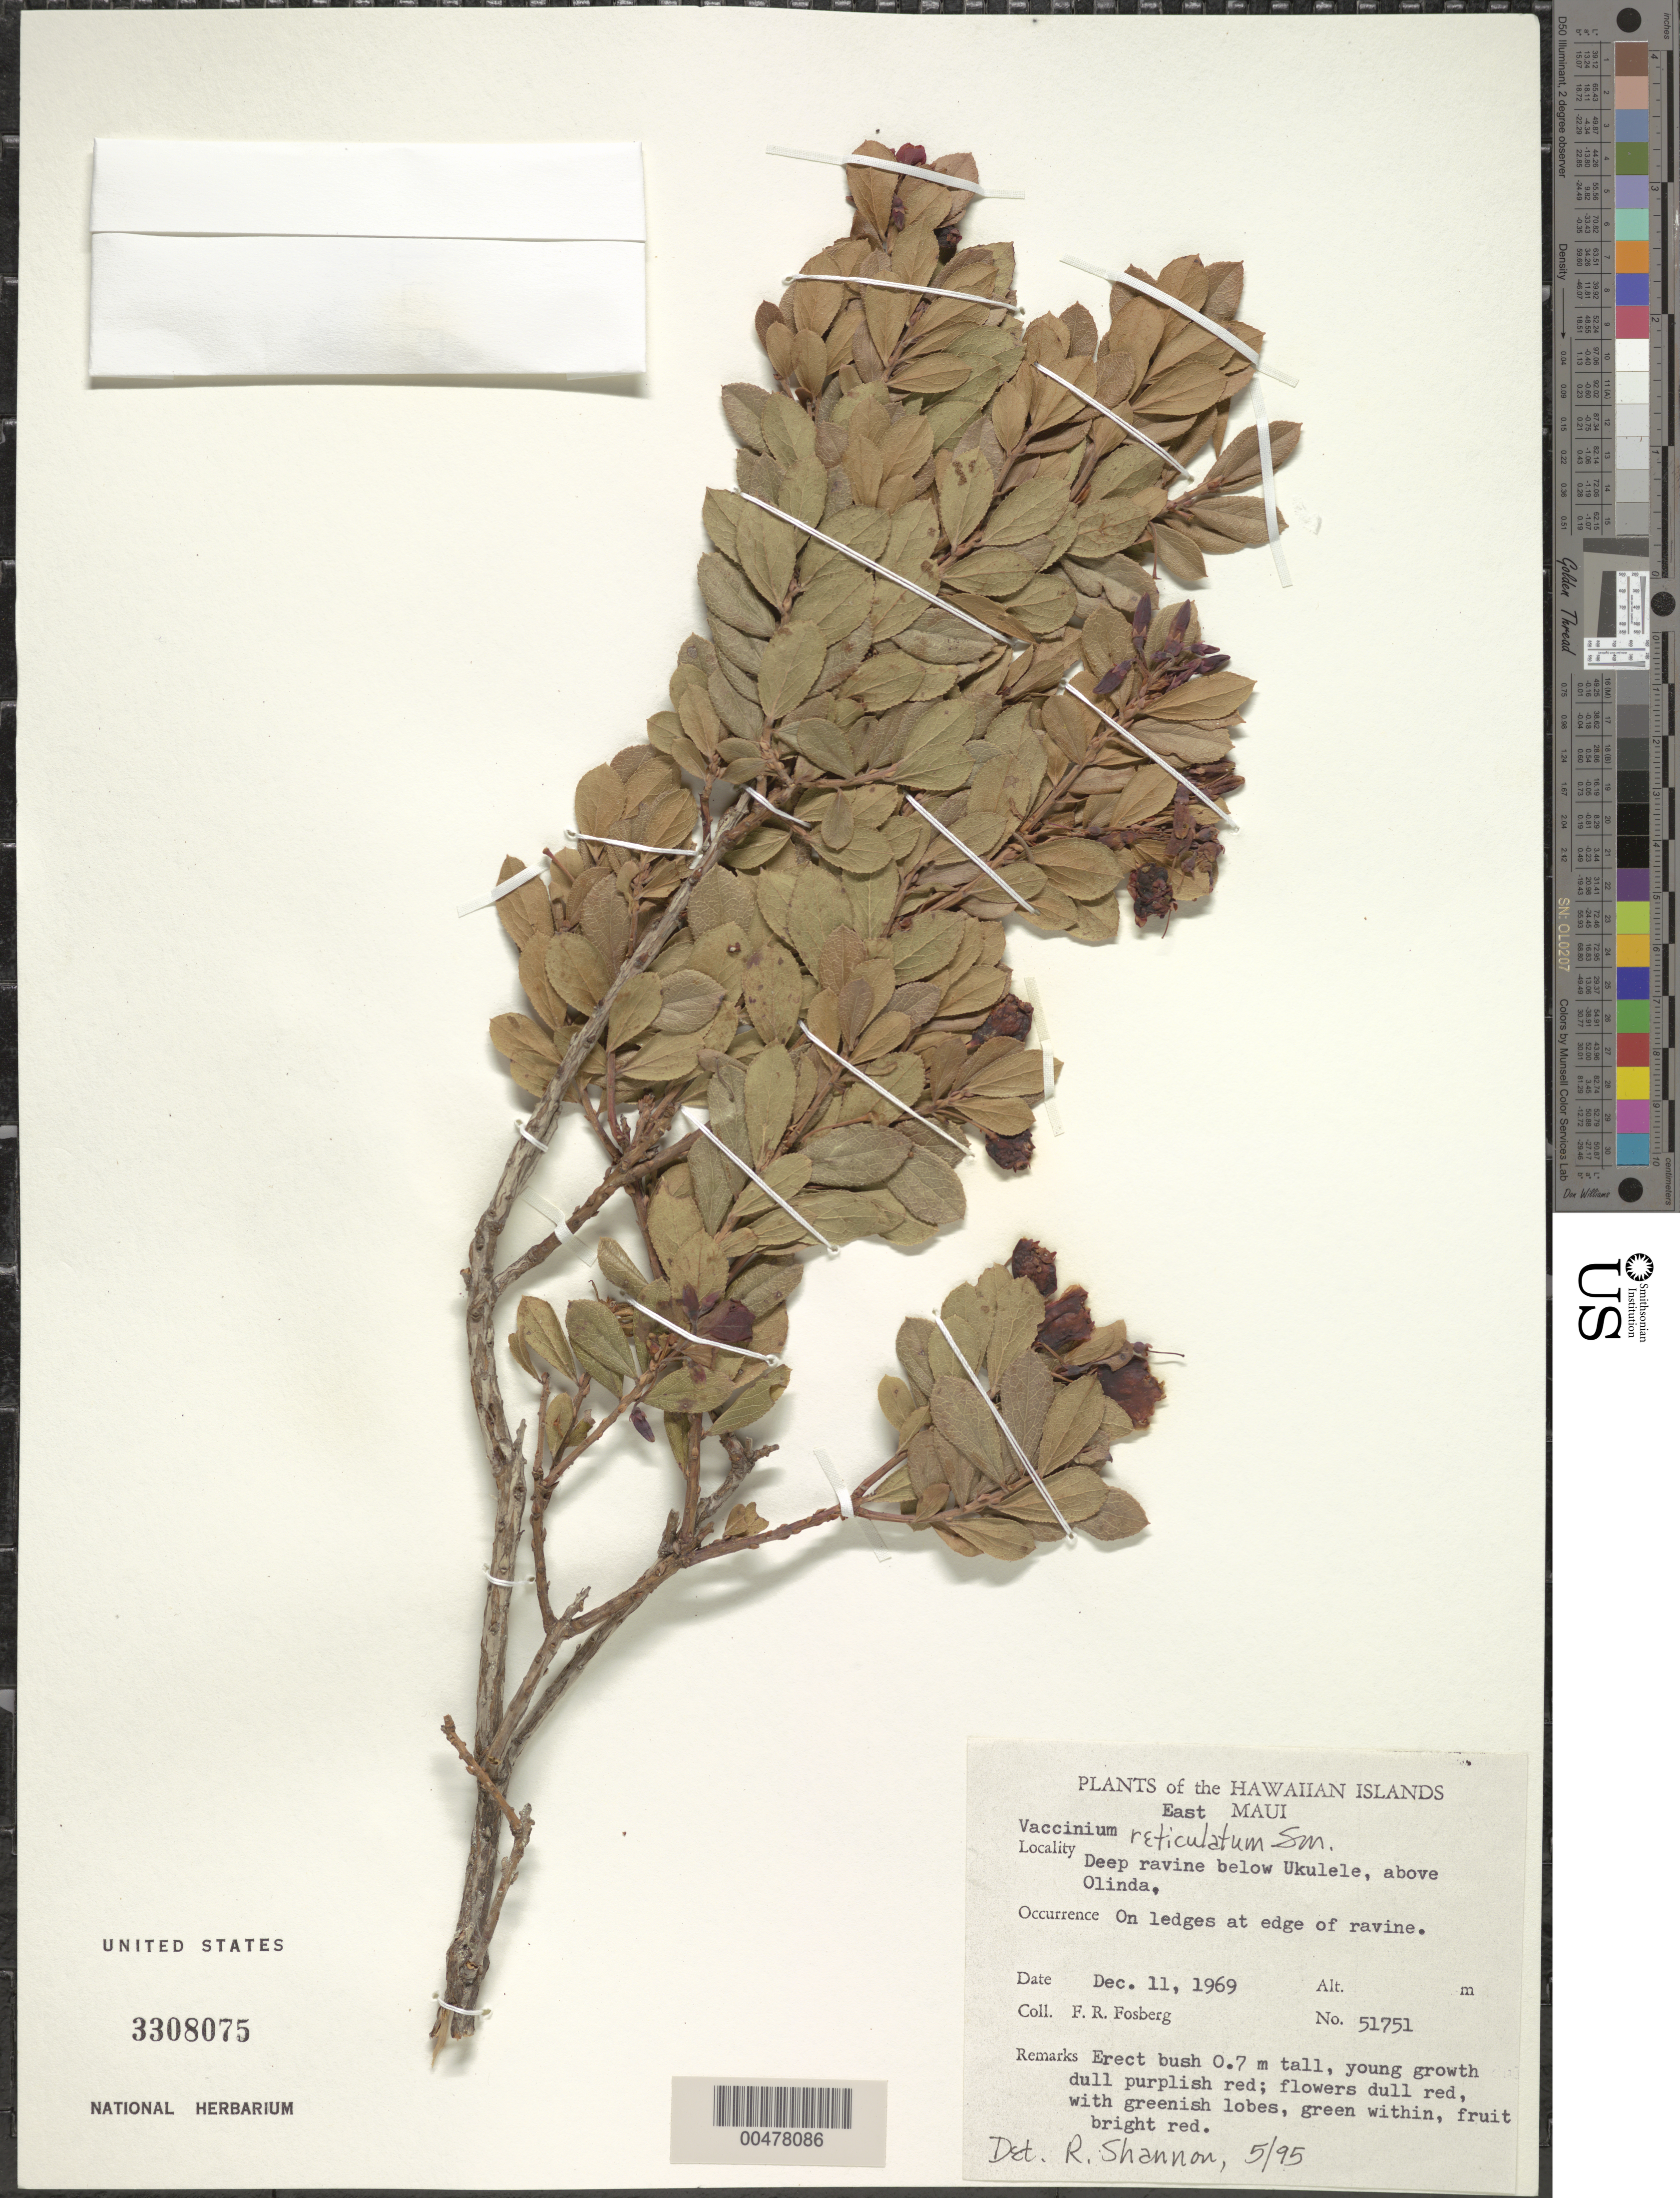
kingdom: Plantae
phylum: Tracheophyta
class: Magnoliopsida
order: Ericales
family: Ericaceae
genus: Vaccinium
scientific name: Vaccinium reticulatum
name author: Sm.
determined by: Shannon, R.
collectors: F. R. Fosberg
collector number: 51751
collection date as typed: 11 Dec 1969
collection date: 1969-12-11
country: United States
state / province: Hawaii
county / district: Maui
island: Maui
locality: E Maui, below Ukulele, above Olinda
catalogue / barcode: US 3308075